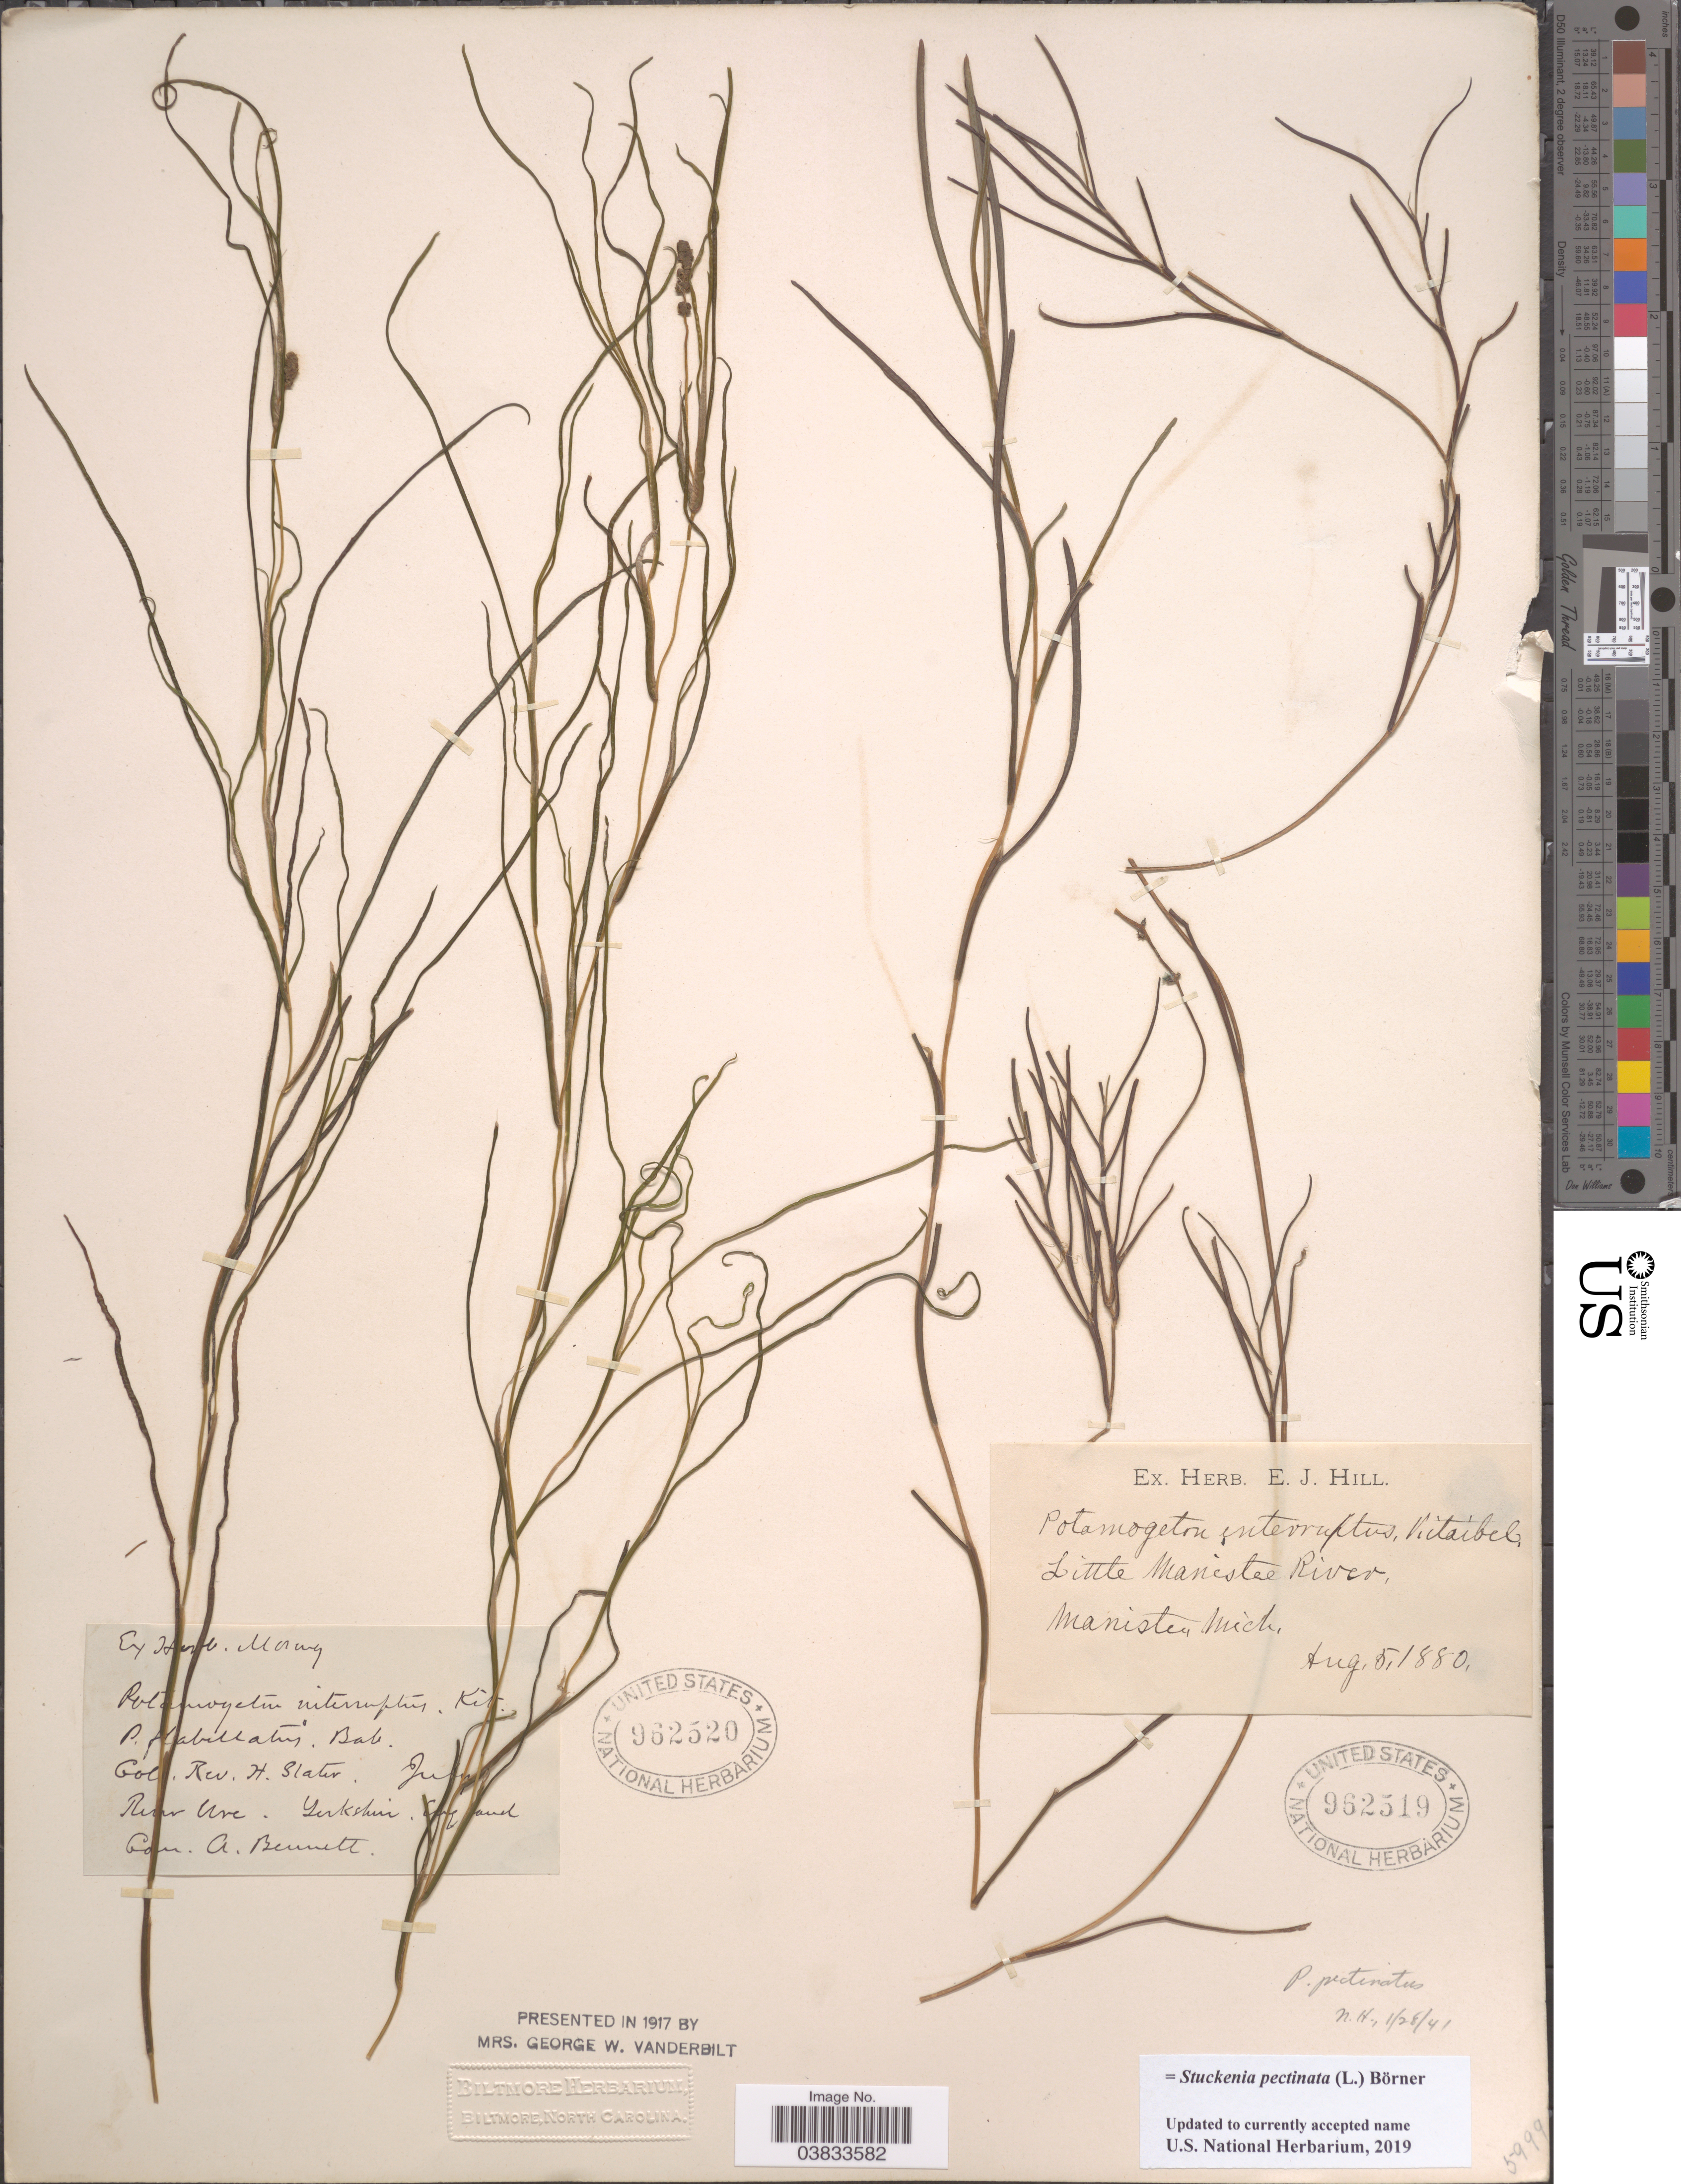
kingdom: Plantae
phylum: Tracheophyta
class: Liliopsida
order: Alismatales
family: Potamogetonaceae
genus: Stuckenia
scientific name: Stuckenia pectinata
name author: (L.) Börner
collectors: Ex herb. E. J. Hill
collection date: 1880-08-05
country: United States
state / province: Michigan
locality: Little Manistee River, Manistee.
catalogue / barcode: US 962519-2